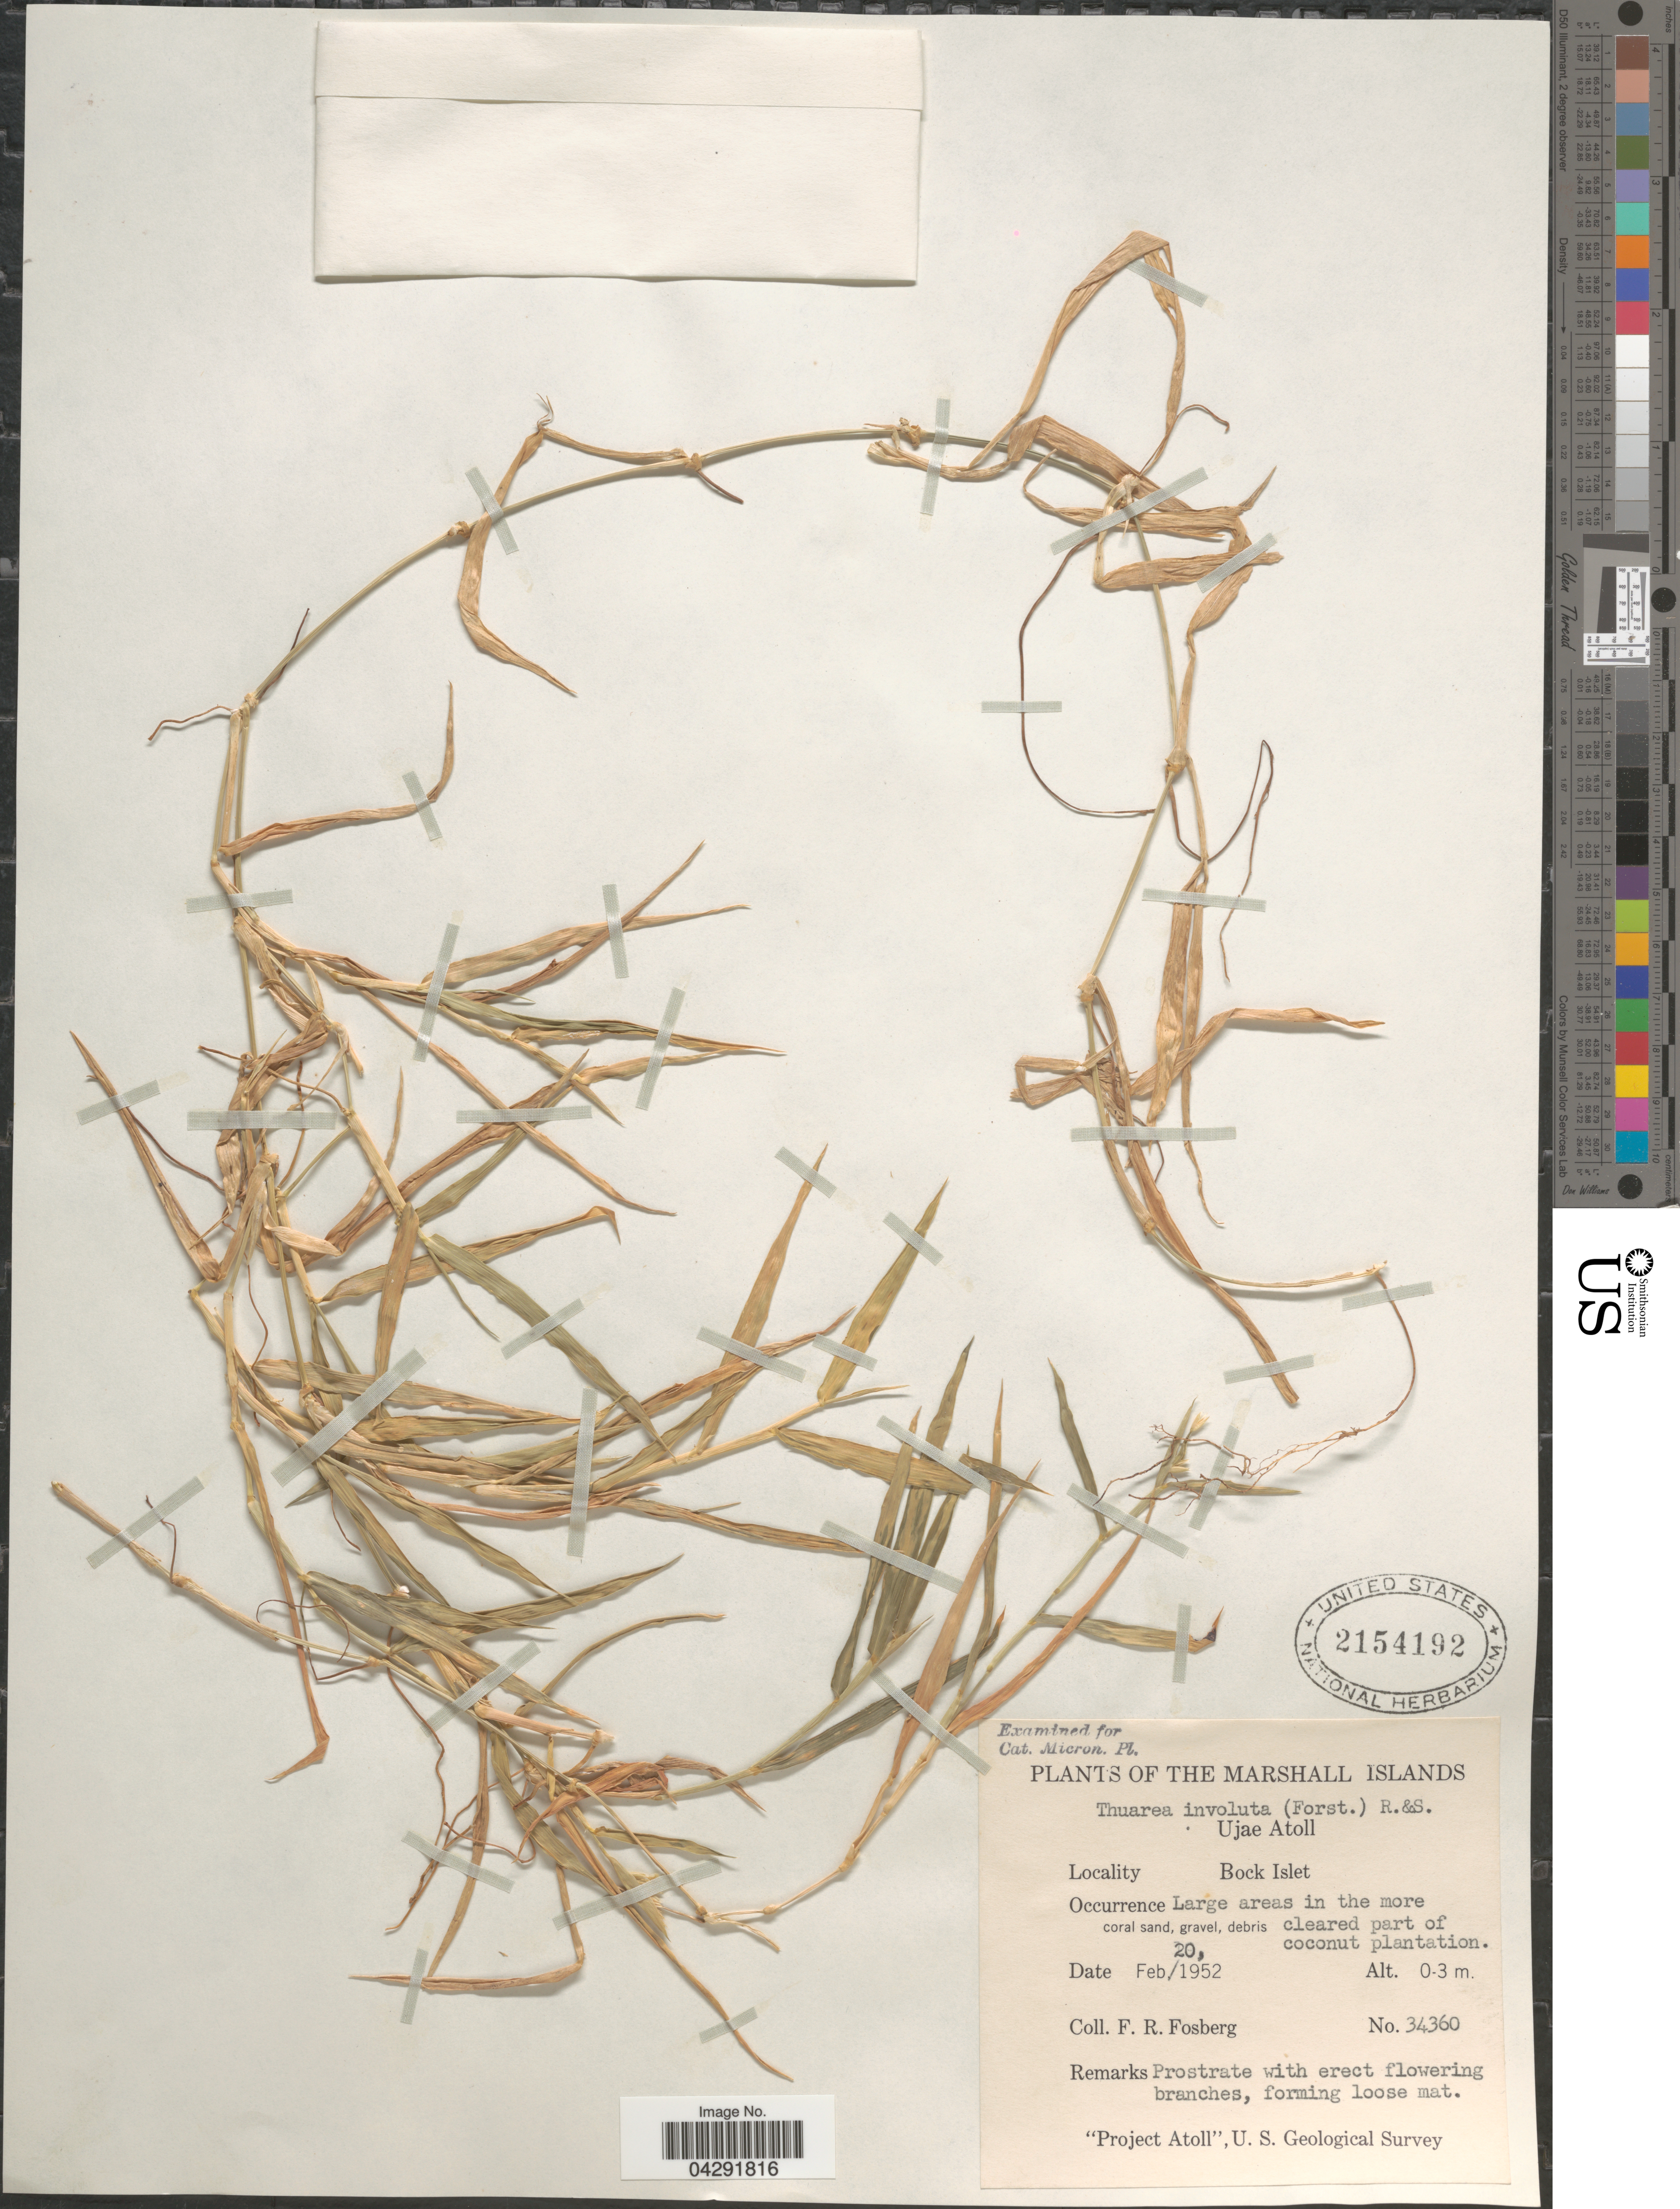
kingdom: Plantae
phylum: Tracheophyta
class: Liliopsida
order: Poales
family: Poaceae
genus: Thuarea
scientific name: Thuarea involuta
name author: (G. Forst.) R. Br. ex Sm.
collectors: F. R. Fosberg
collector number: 34360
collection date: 1952-02-20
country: Marshall Islands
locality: Ujae Atoll. Bock Islet. Large areas in the more cleared part of coconut plantation. "Project Atoll", U.S. Geological Survey.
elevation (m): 0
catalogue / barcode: US 2154192